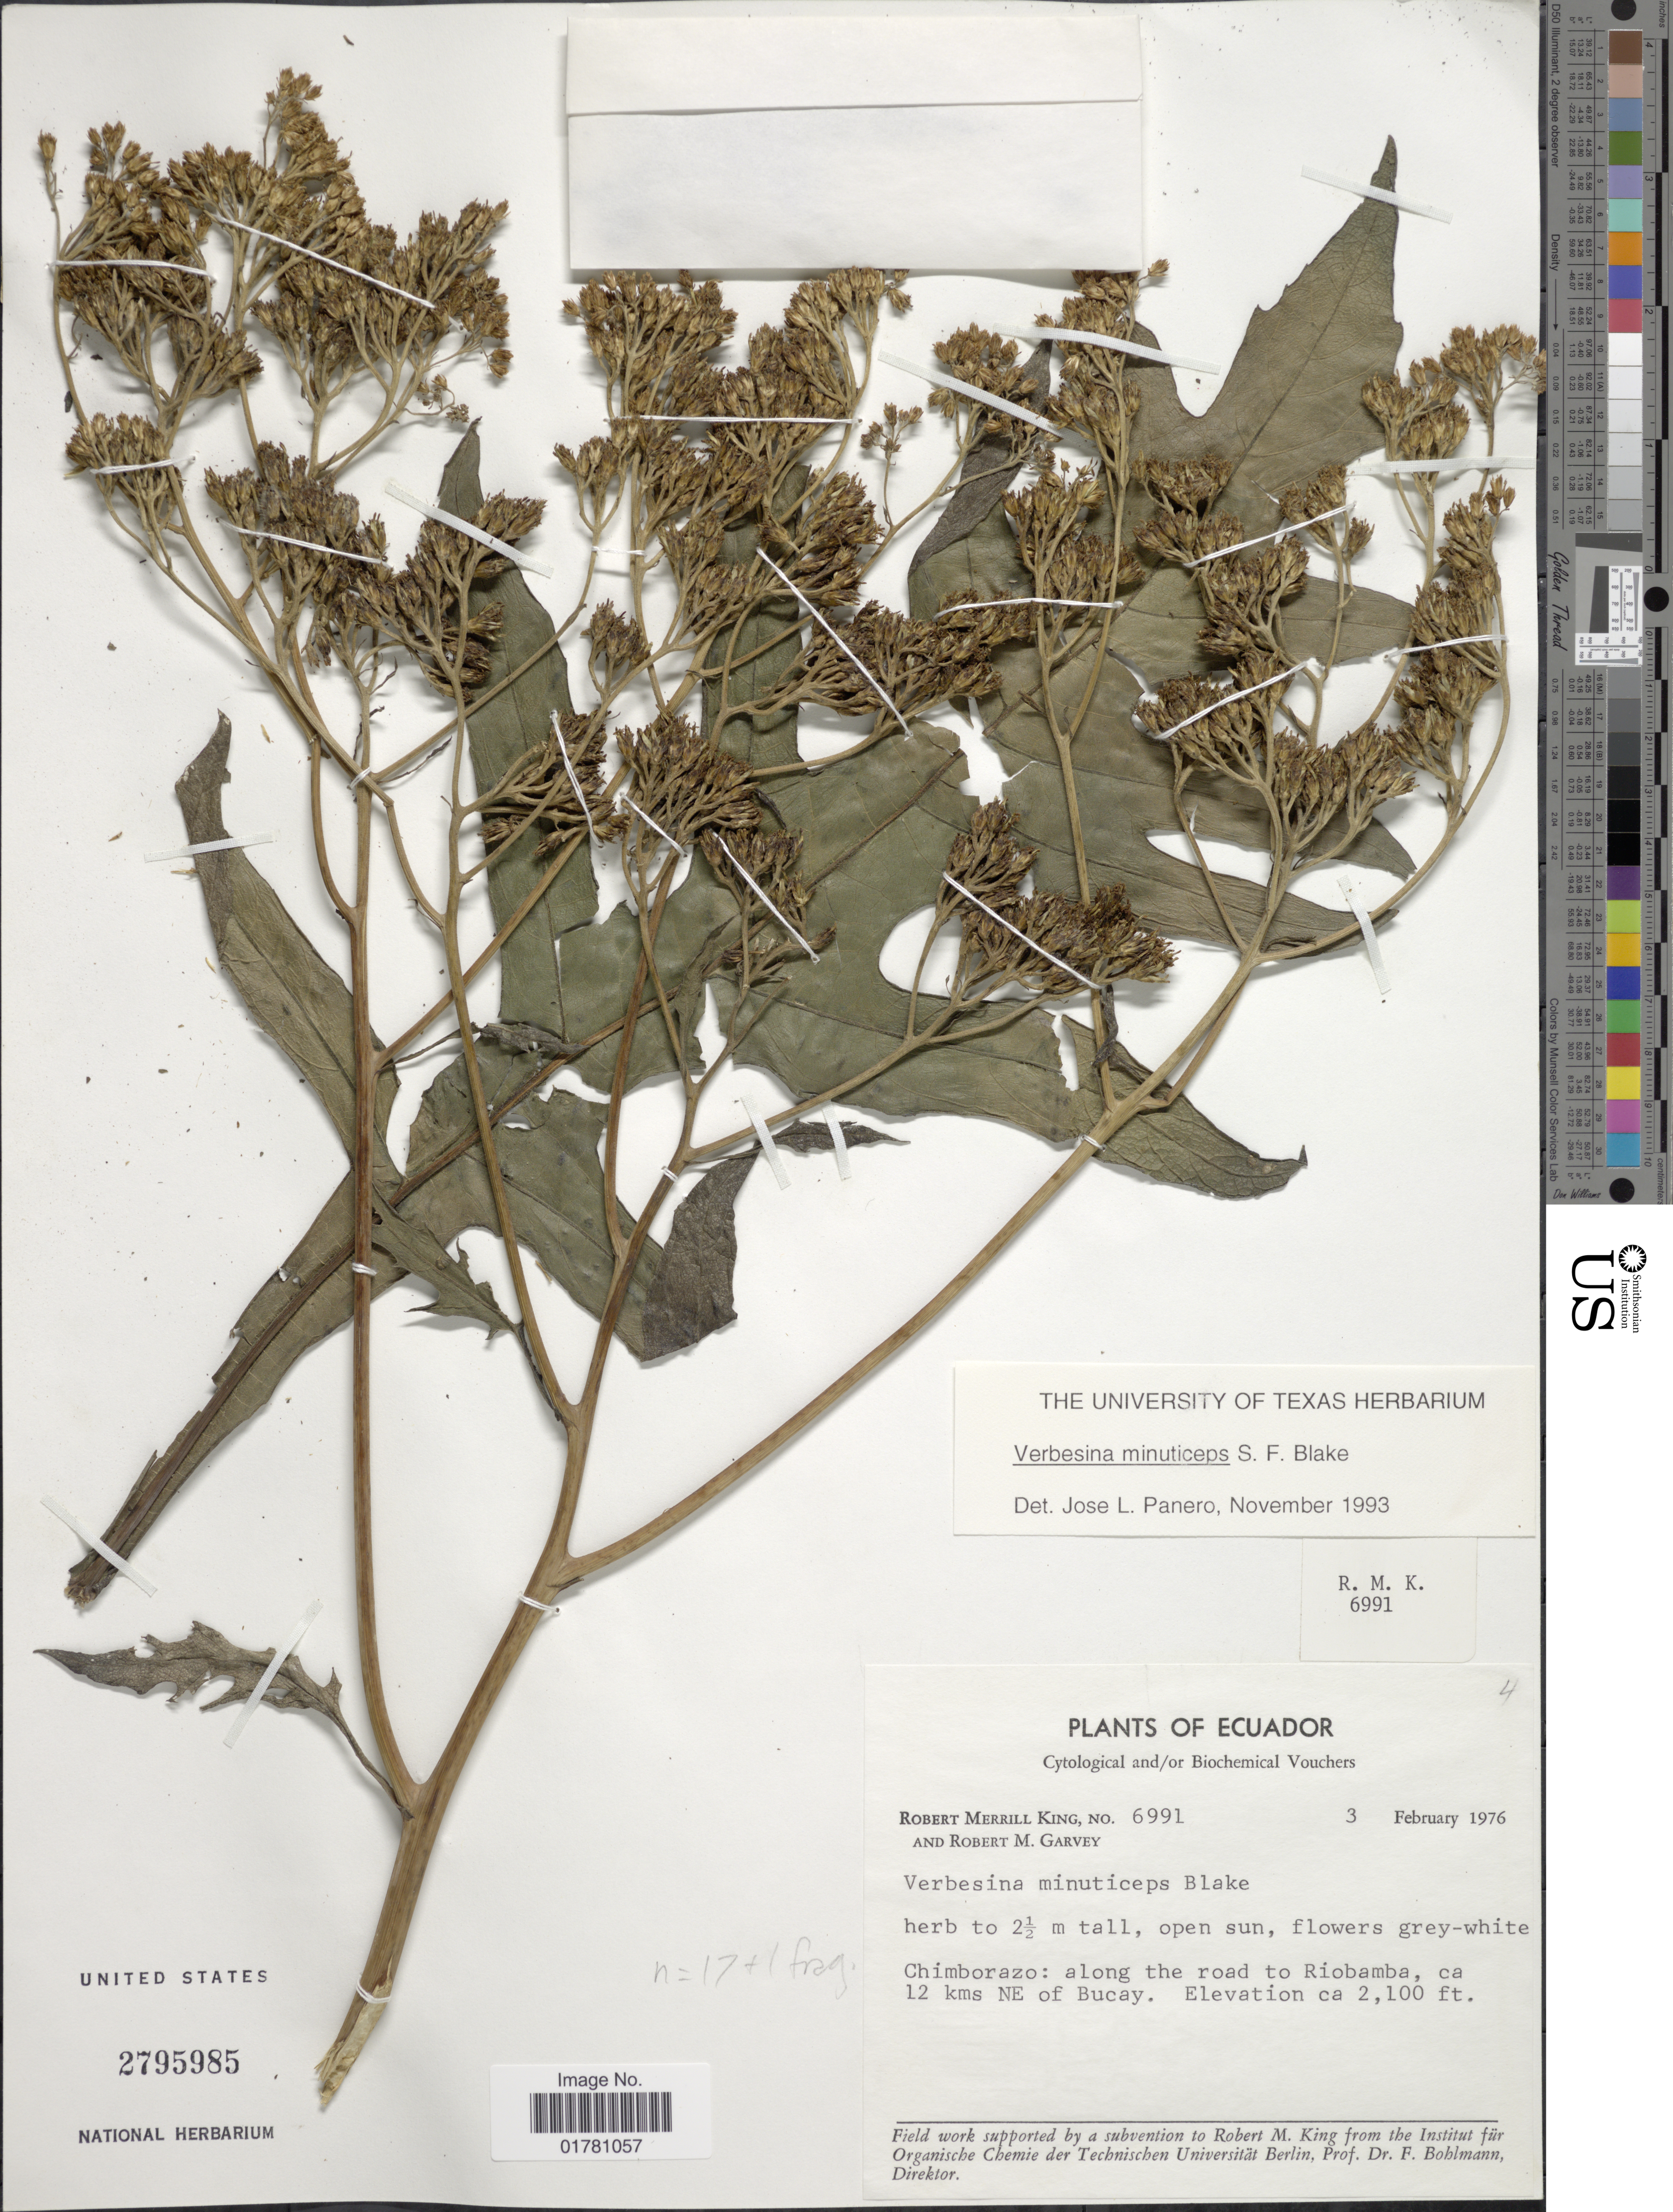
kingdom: Plantae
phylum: Tracheophyta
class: Magnoliopsida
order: Asterales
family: Asteraceae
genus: Verbesina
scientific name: Verbesina minuticeps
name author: S.F. Blake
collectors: R. M. King & R. Garvey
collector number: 6991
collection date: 1976-02-03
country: Ecuador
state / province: Chimborazo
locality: Along the road to Ríobamba, ca 12 kms NE of Bucay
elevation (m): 640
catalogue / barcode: US 2795985